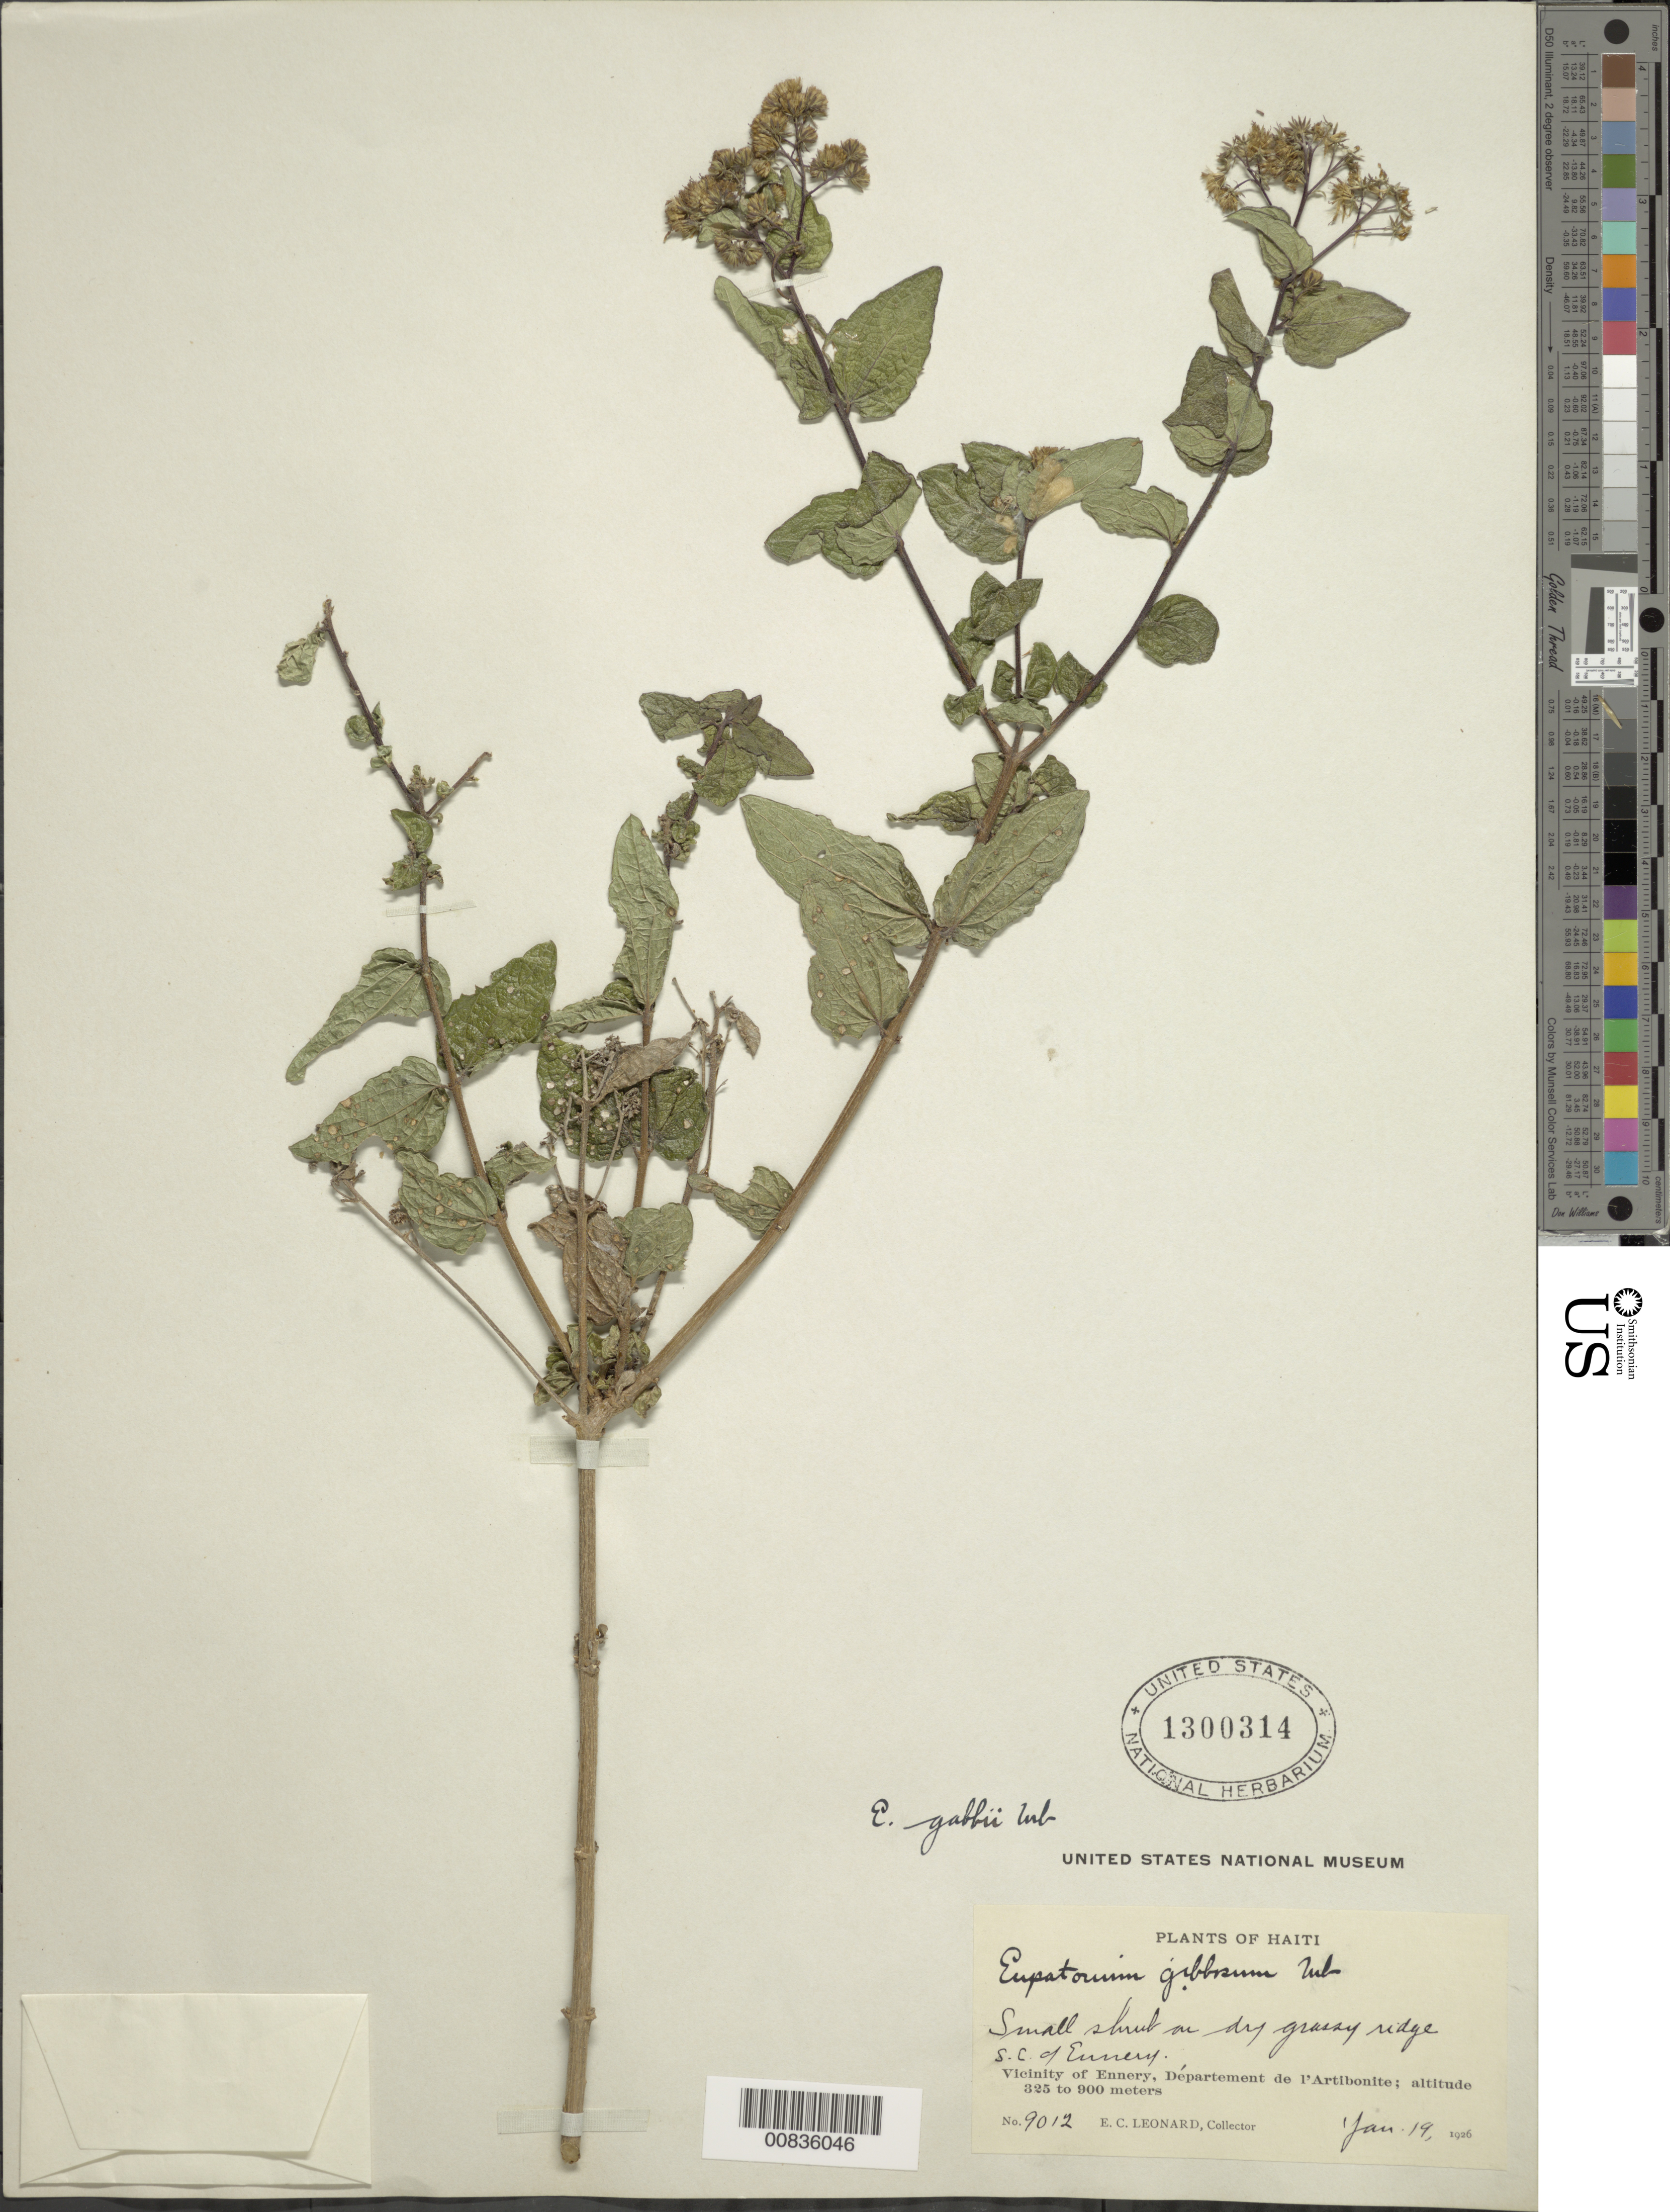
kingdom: Plantae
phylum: Tracheophyta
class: Magnoliopsida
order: Asterales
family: Asteraceae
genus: Koanophyllon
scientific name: Koanophyllon gabbii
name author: (Urb.) R.M. King & H. Rob.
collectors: E. C. Leonard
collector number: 9012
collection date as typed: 19 Jan 1926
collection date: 1926-01-19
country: Haiti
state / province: Artibonite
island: Hispaniola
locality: Vicinity of Ennery, SE of town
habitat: Dry grassy ridge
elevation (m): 325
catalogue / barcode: US 1300314